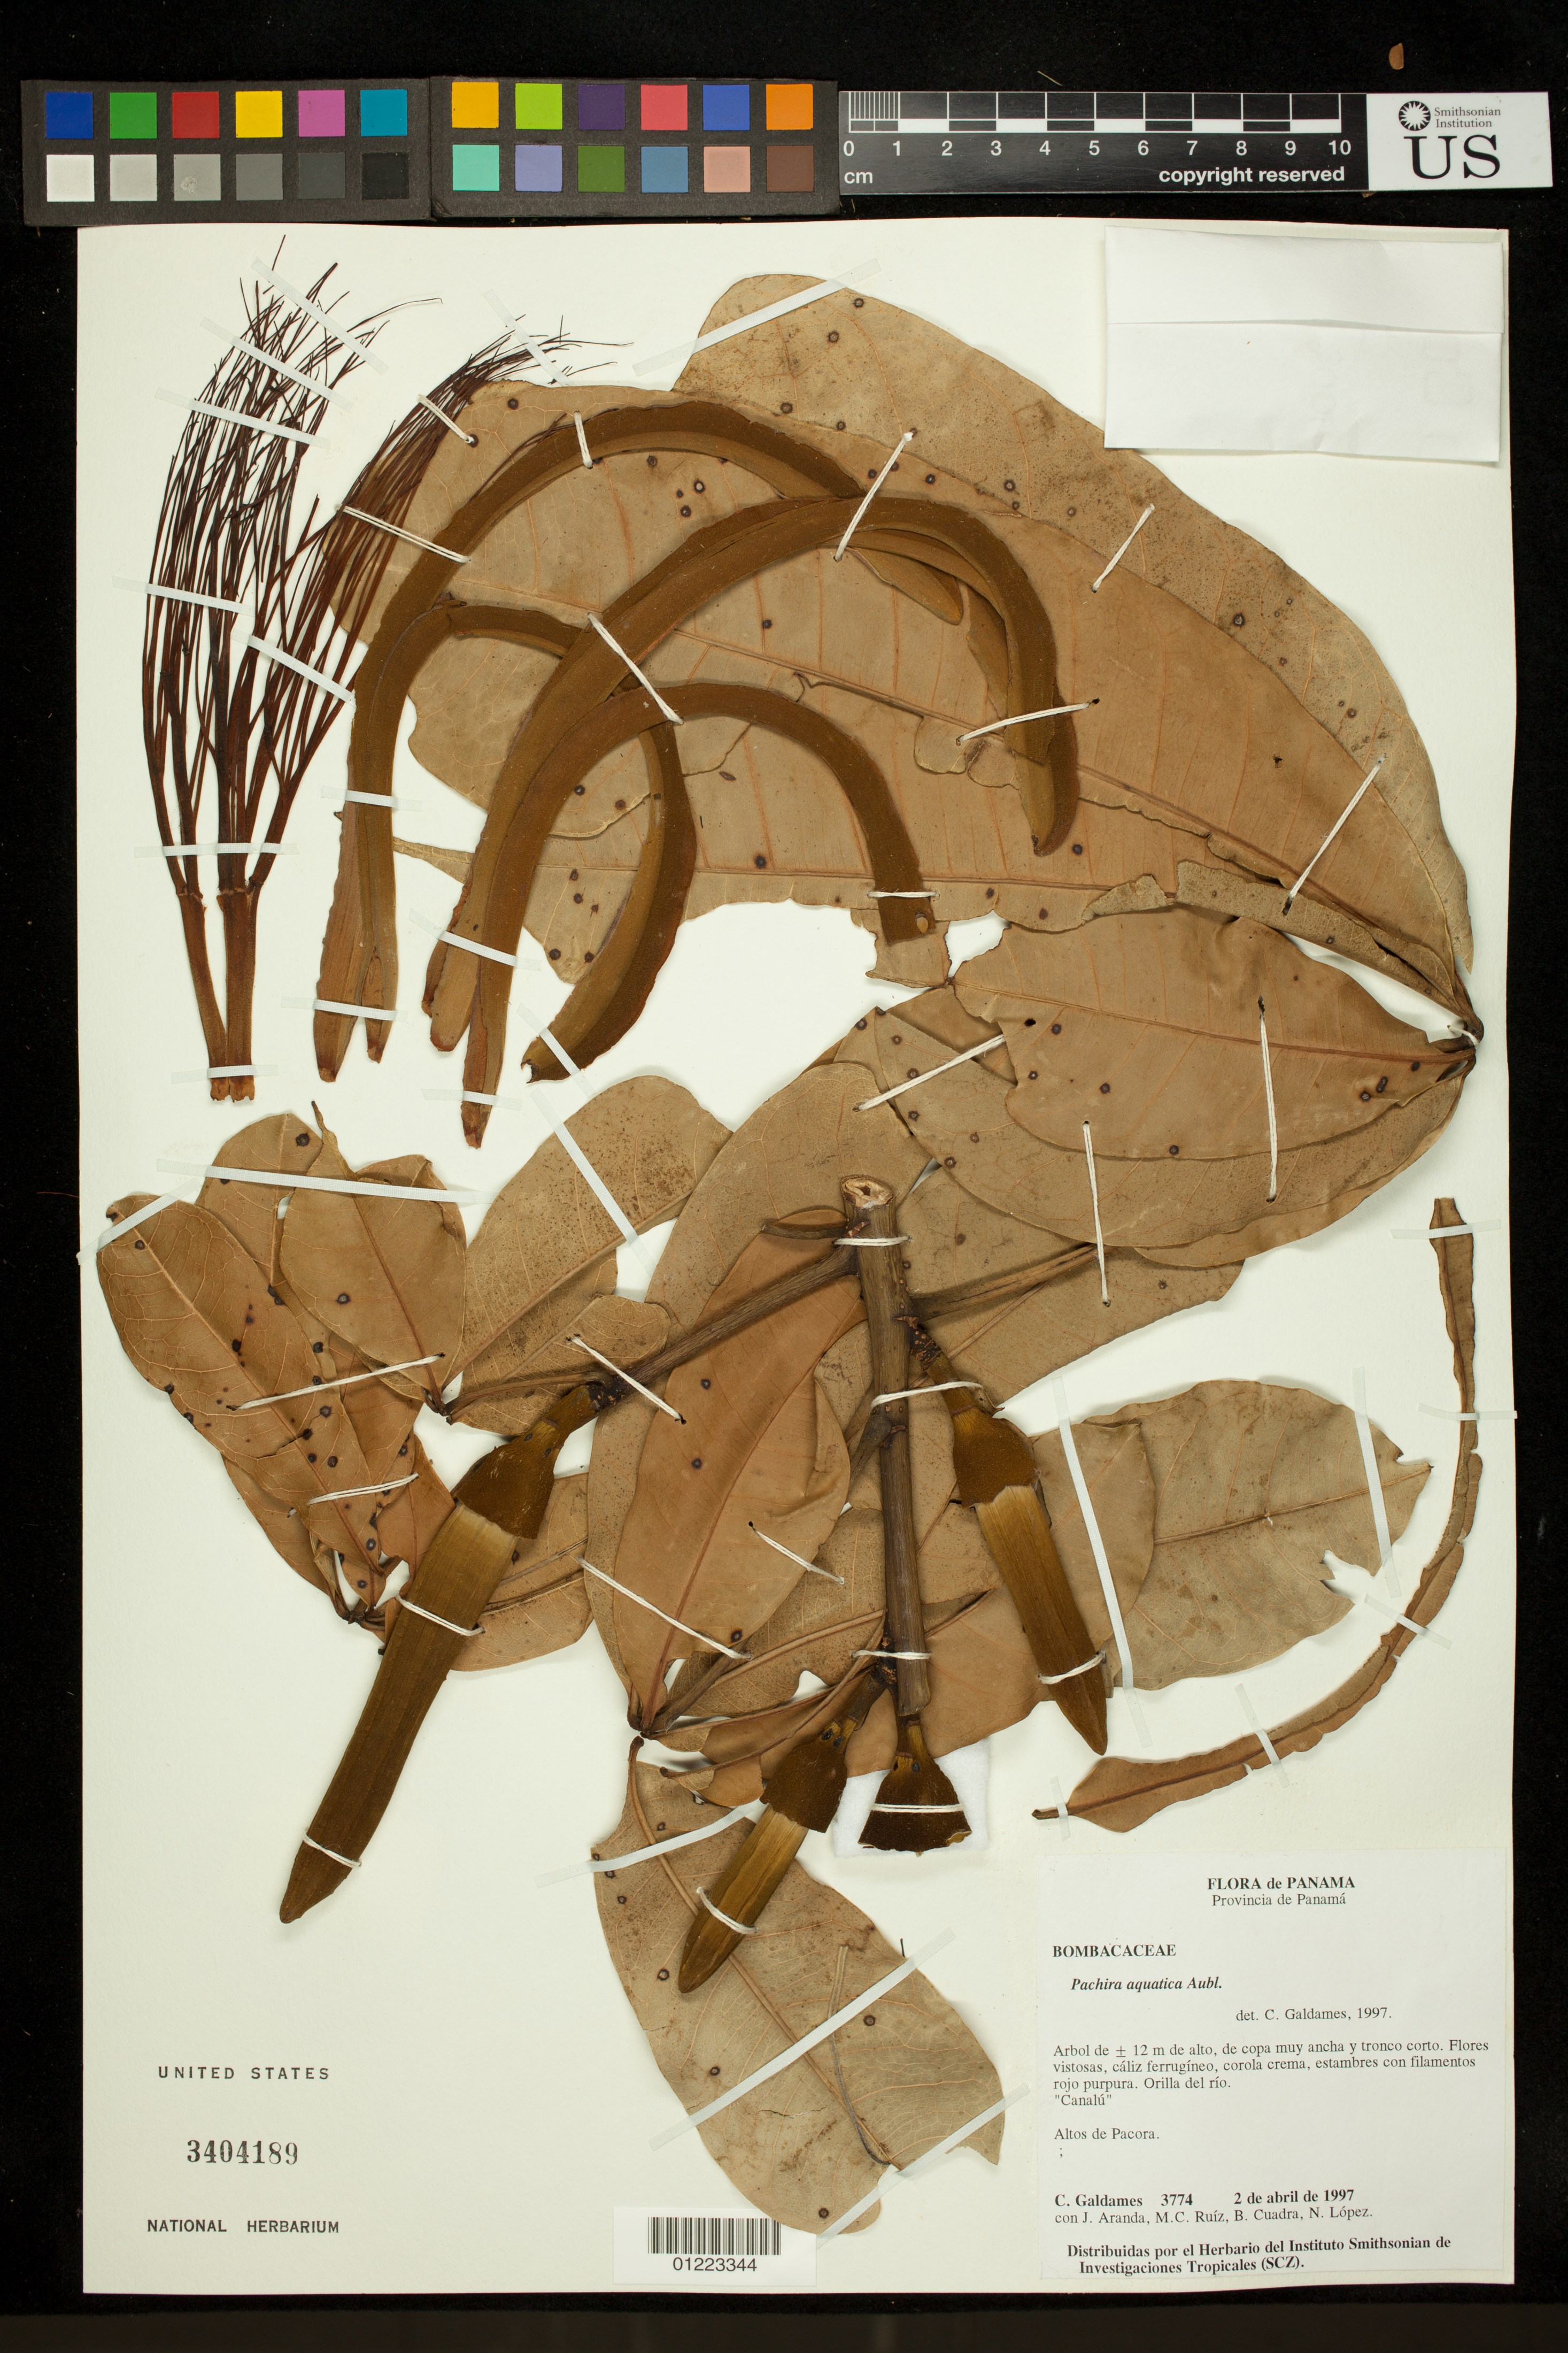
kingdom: Plantae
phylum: Tracheophyta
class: Magnoliopsida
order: Malvales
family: Malvaceae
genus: Pachira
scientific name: Pachira aquatica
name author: Aubl.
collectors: C. Galdames, M. M. Ruíz, B. Cuadra & N. Lopez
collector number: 3774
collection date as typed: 4/2/1997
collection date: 1997-04-02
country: Panama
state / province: Panamá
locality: Altos de Pacora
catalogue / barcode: US 3404189